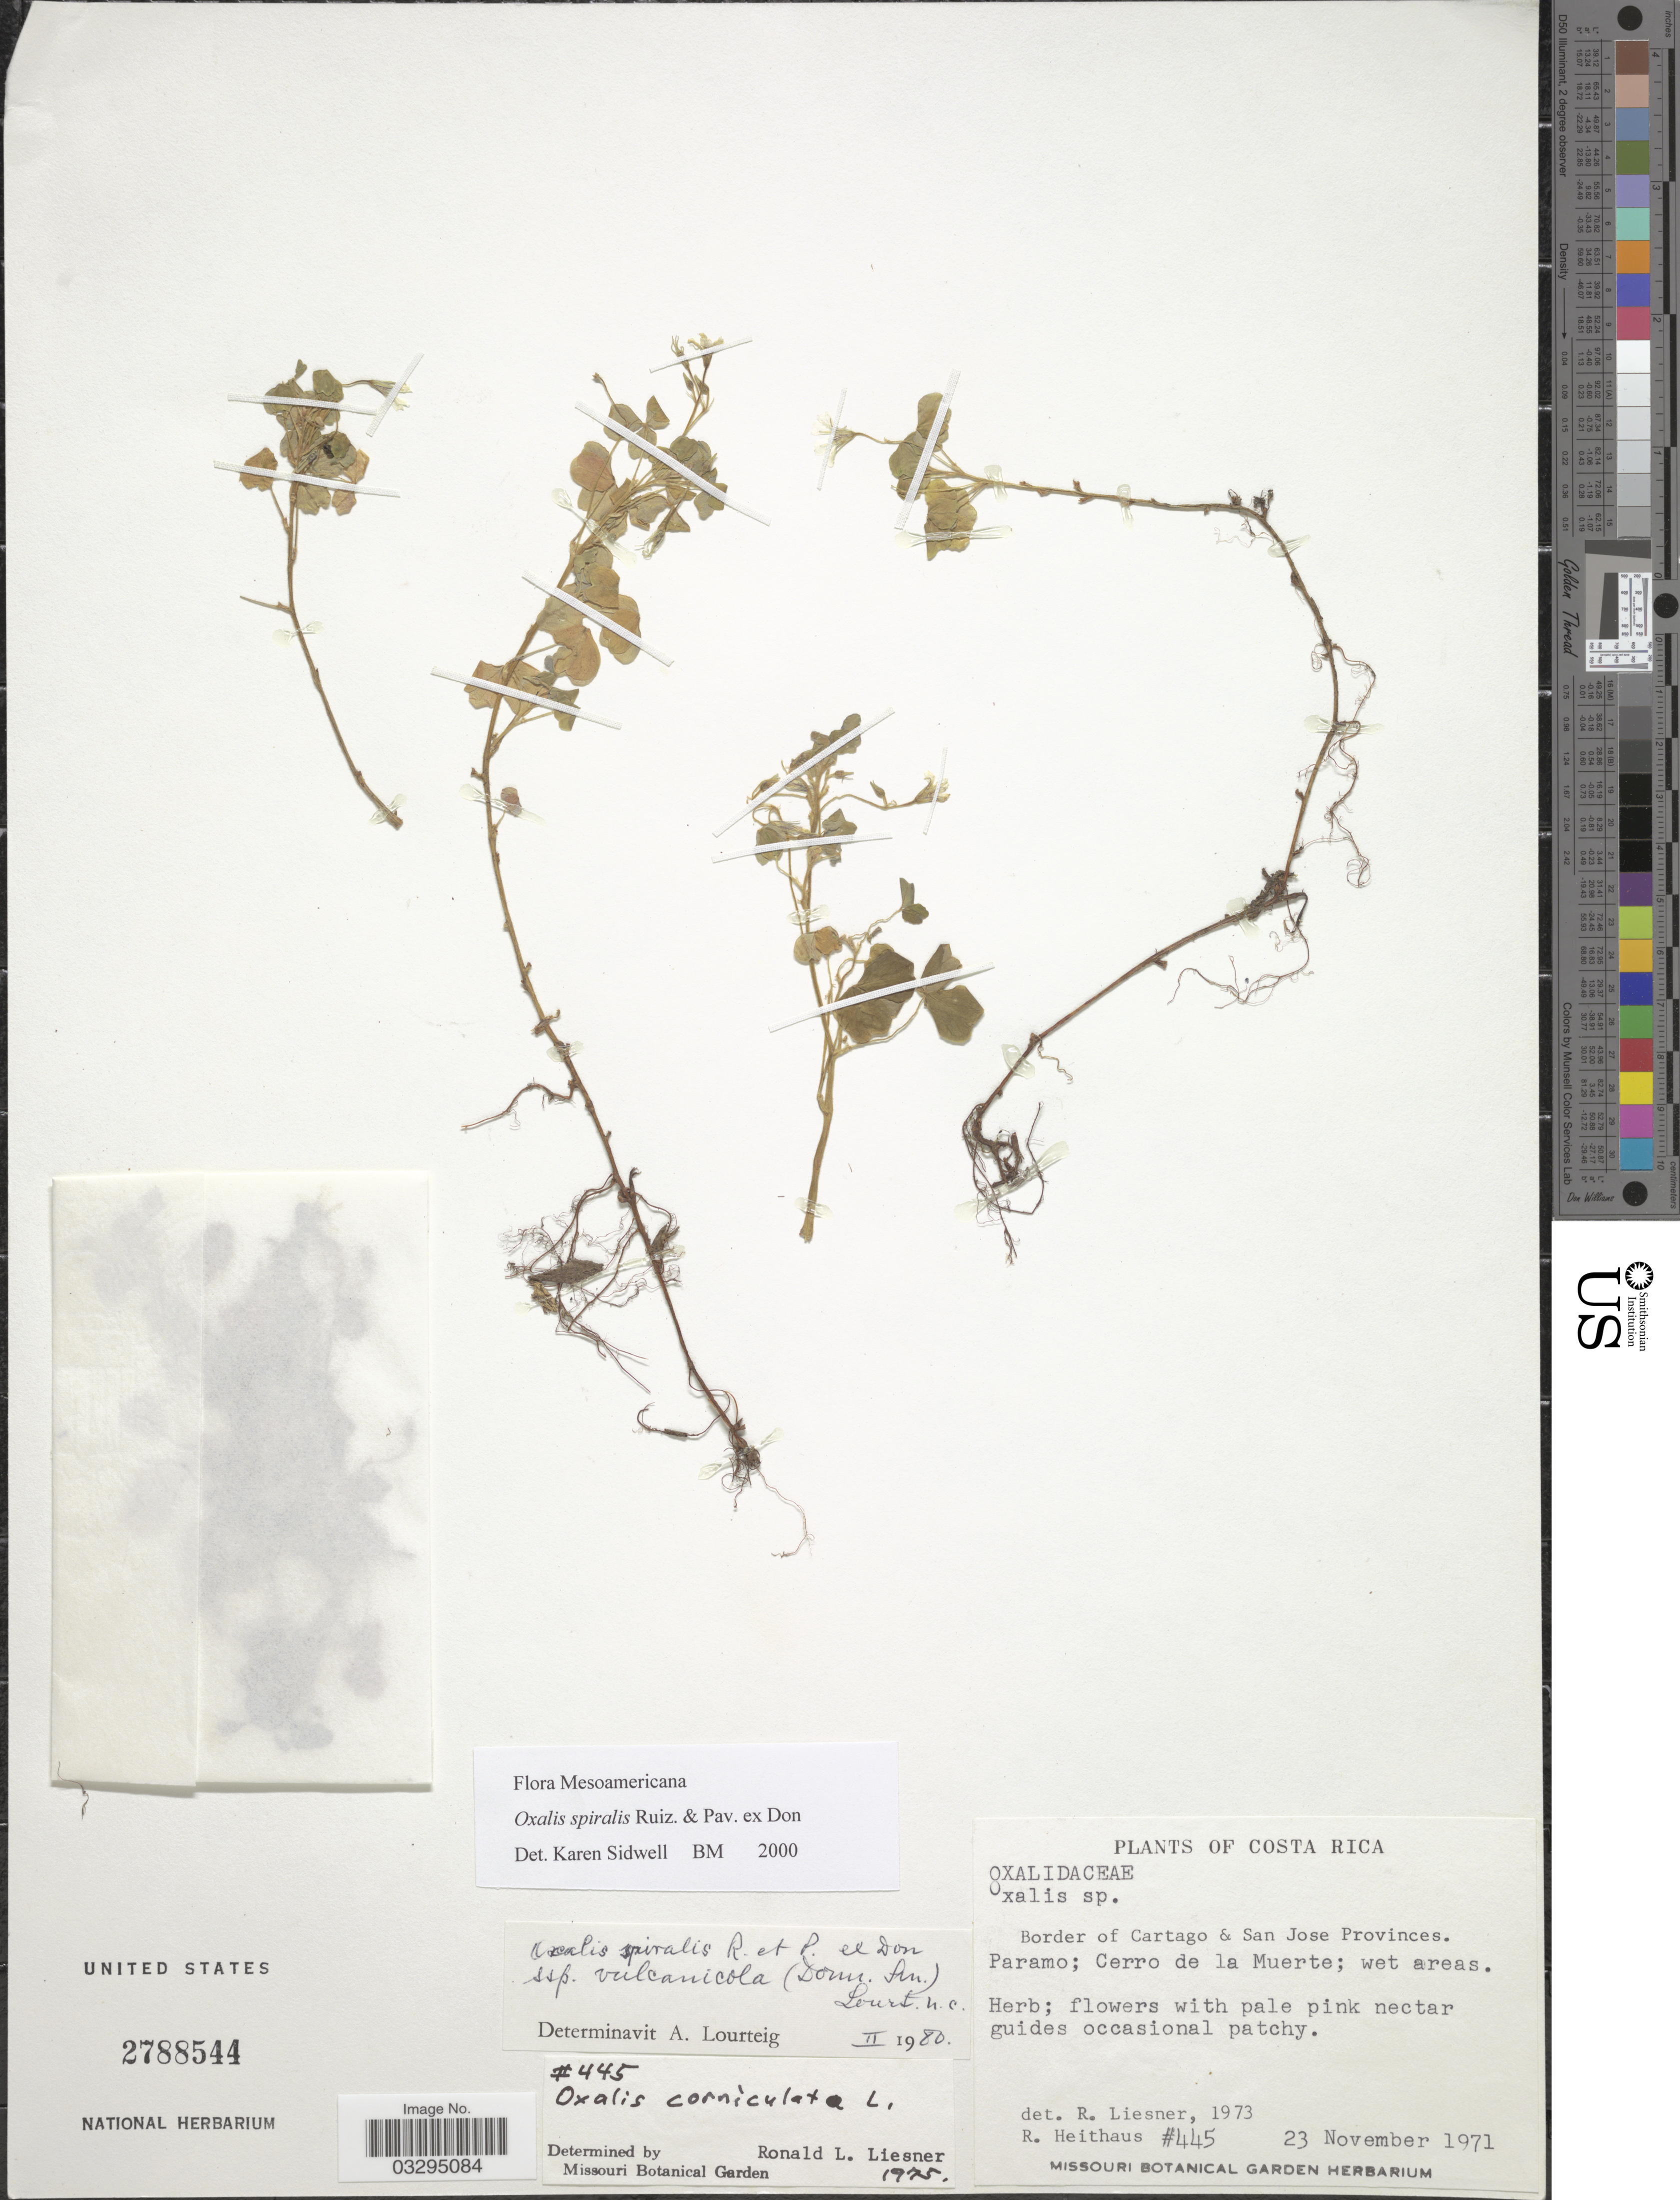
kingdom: Plantae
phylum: Tracheophyta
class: Magnoliopsida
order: Oxalidales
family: Oxalidaceae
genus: Oxalis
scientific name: Oxalis spiralis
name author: Ruiz & Pav. ex G. Don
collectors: R. Heithaus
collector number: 445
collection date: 1971-11-23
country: Costa Rica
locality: Border of Cartago & San Jose Provinces. Paramo; Cerro de la Muerte.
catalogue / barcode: US 2788544